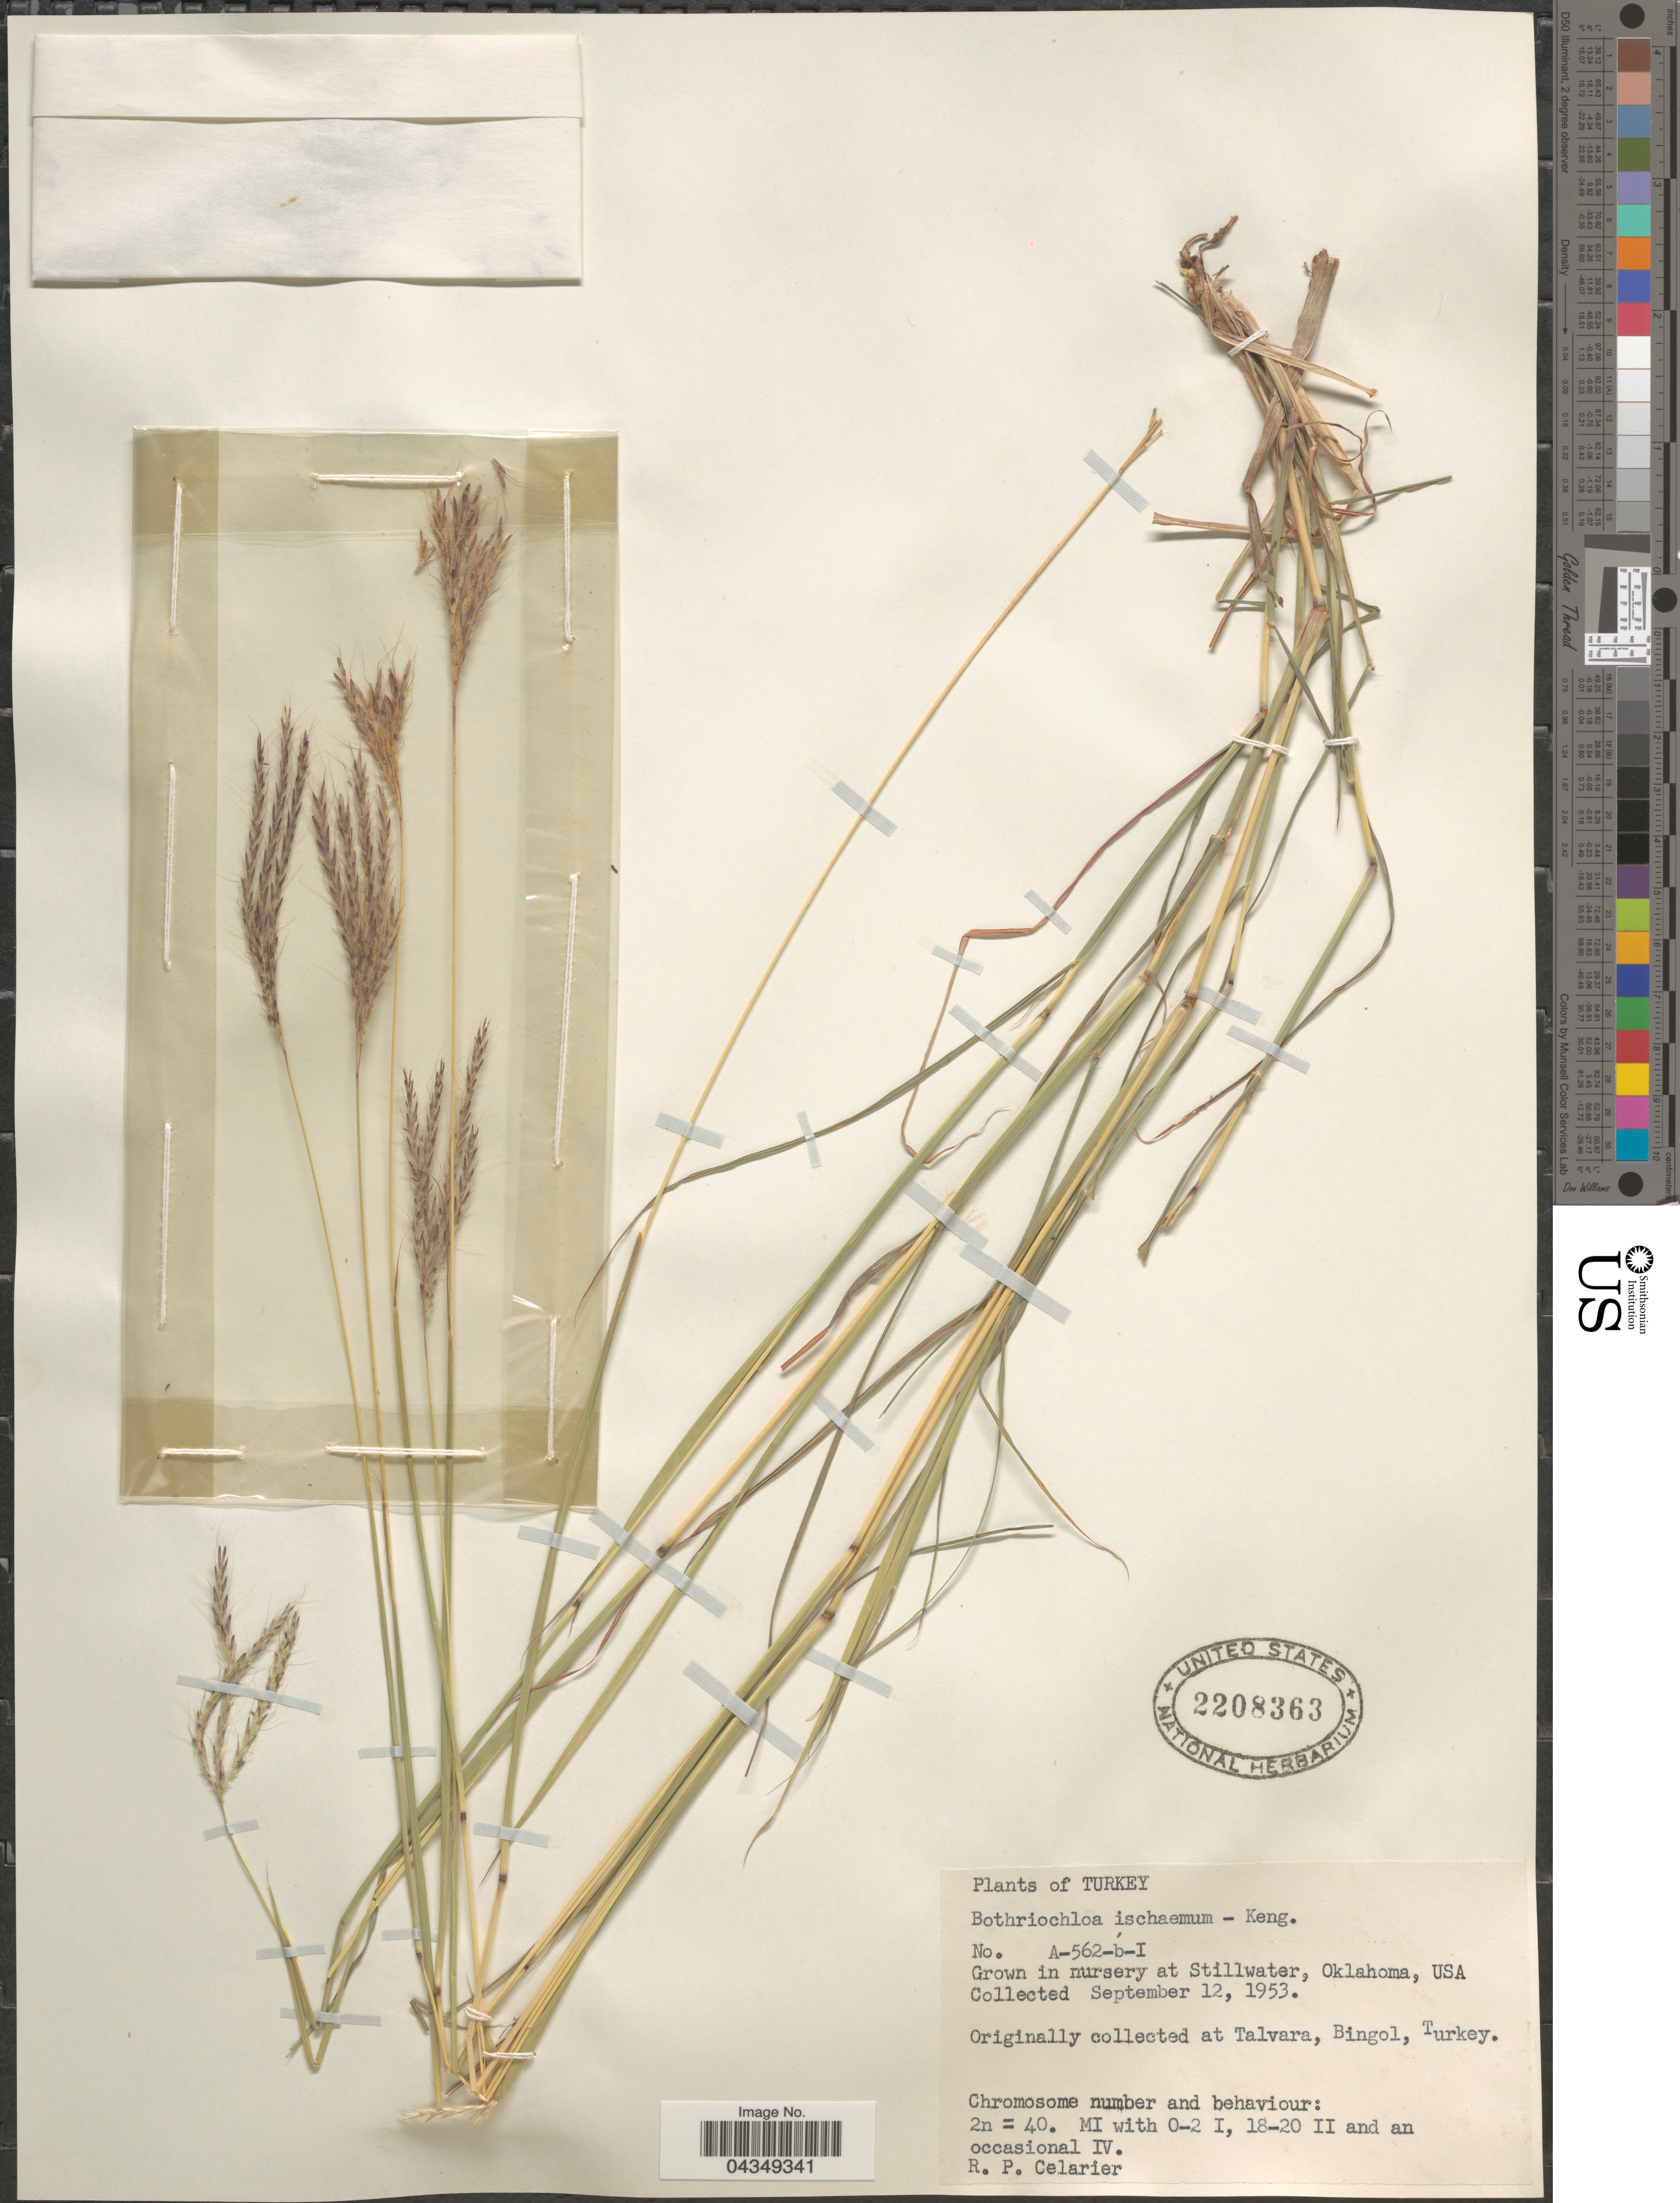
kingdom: Plantae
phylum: Tracheophyta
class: Liliopsida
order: Poales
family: Poaceae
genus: Bothriochloa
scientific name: Bothriochloa ischaemum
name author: (L.) Keng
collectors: R. Celarier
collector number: A-562-b-I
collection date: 1953-09-12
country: United States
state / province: Oklahoma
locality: Grown in nursery at Stillwater.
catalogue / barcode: US 2208363